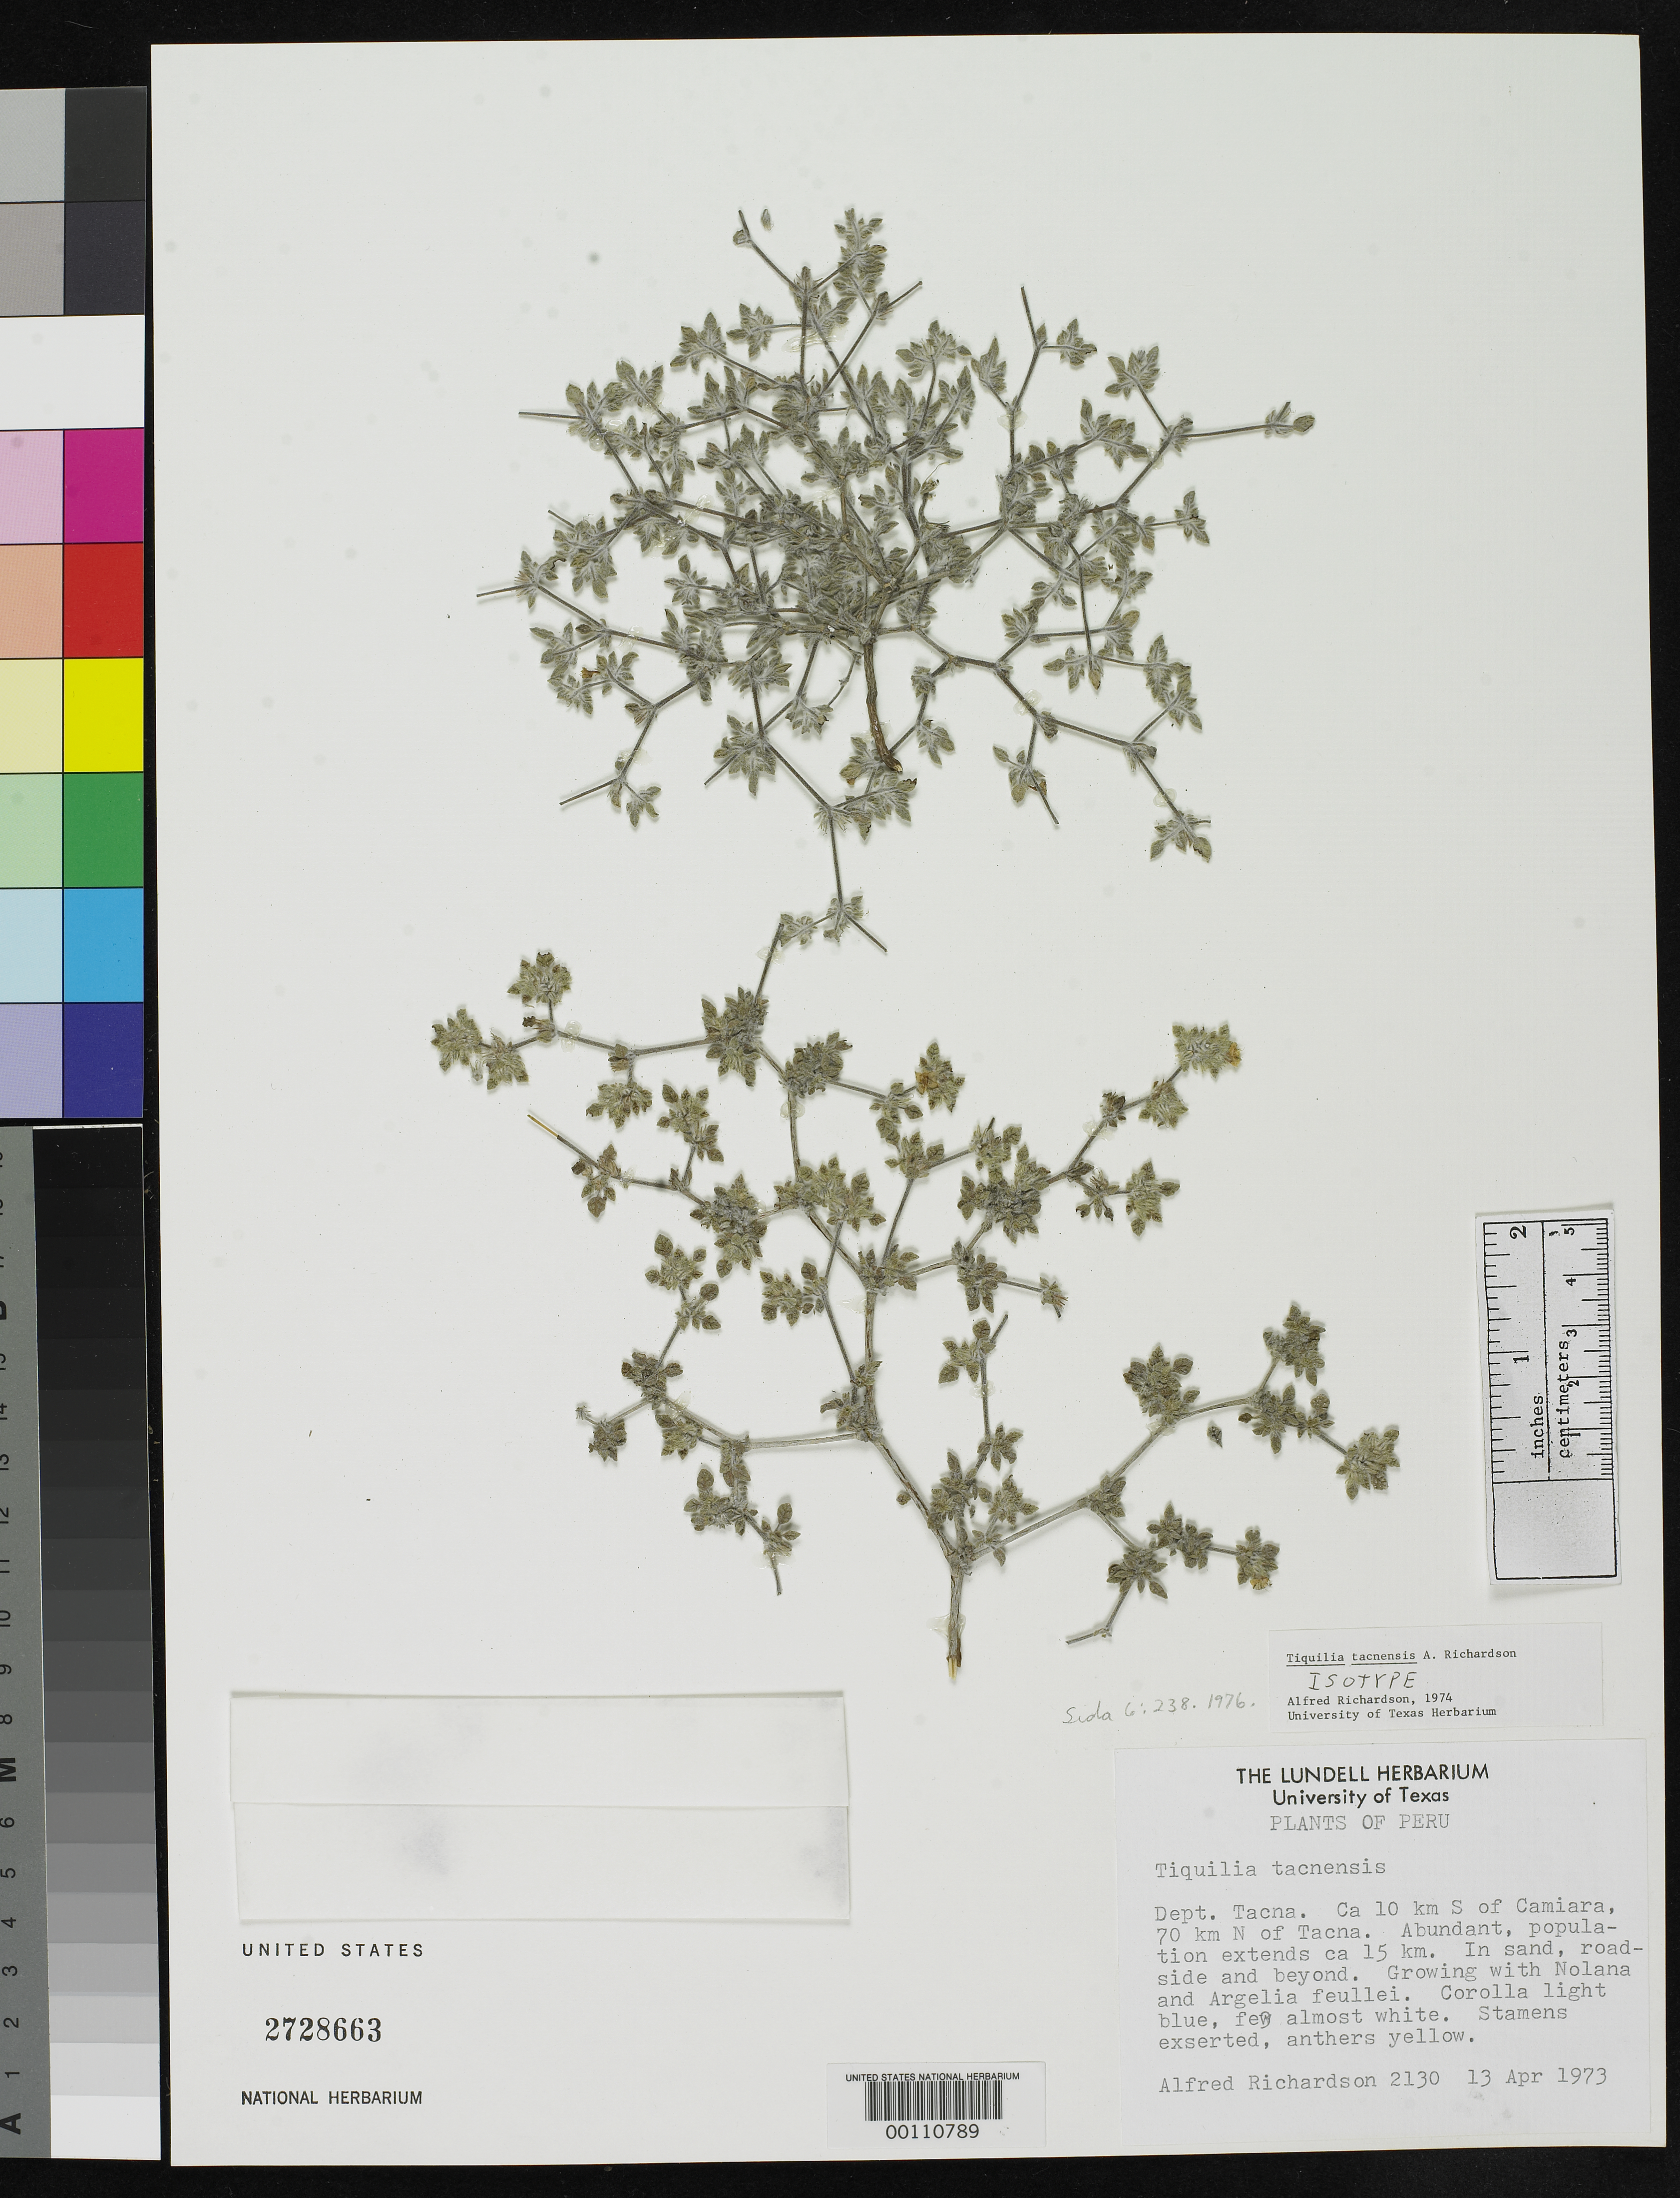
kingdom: Plantae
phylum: Tracheophyta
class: Magnoliopsida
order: Boraginales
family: Ehretiaceae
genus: Tiquilia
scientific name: Tiquilia tacnensis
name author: A.T. Richardson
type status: Isotype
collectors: A. T. Richardson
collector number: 2130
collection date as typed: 13 Apr 1973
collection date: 1973-04-13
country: Peru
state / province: Tacna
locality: Ca. 10 km. south of Camiara, 70 km. north of Facna.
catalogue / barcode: US 2728663